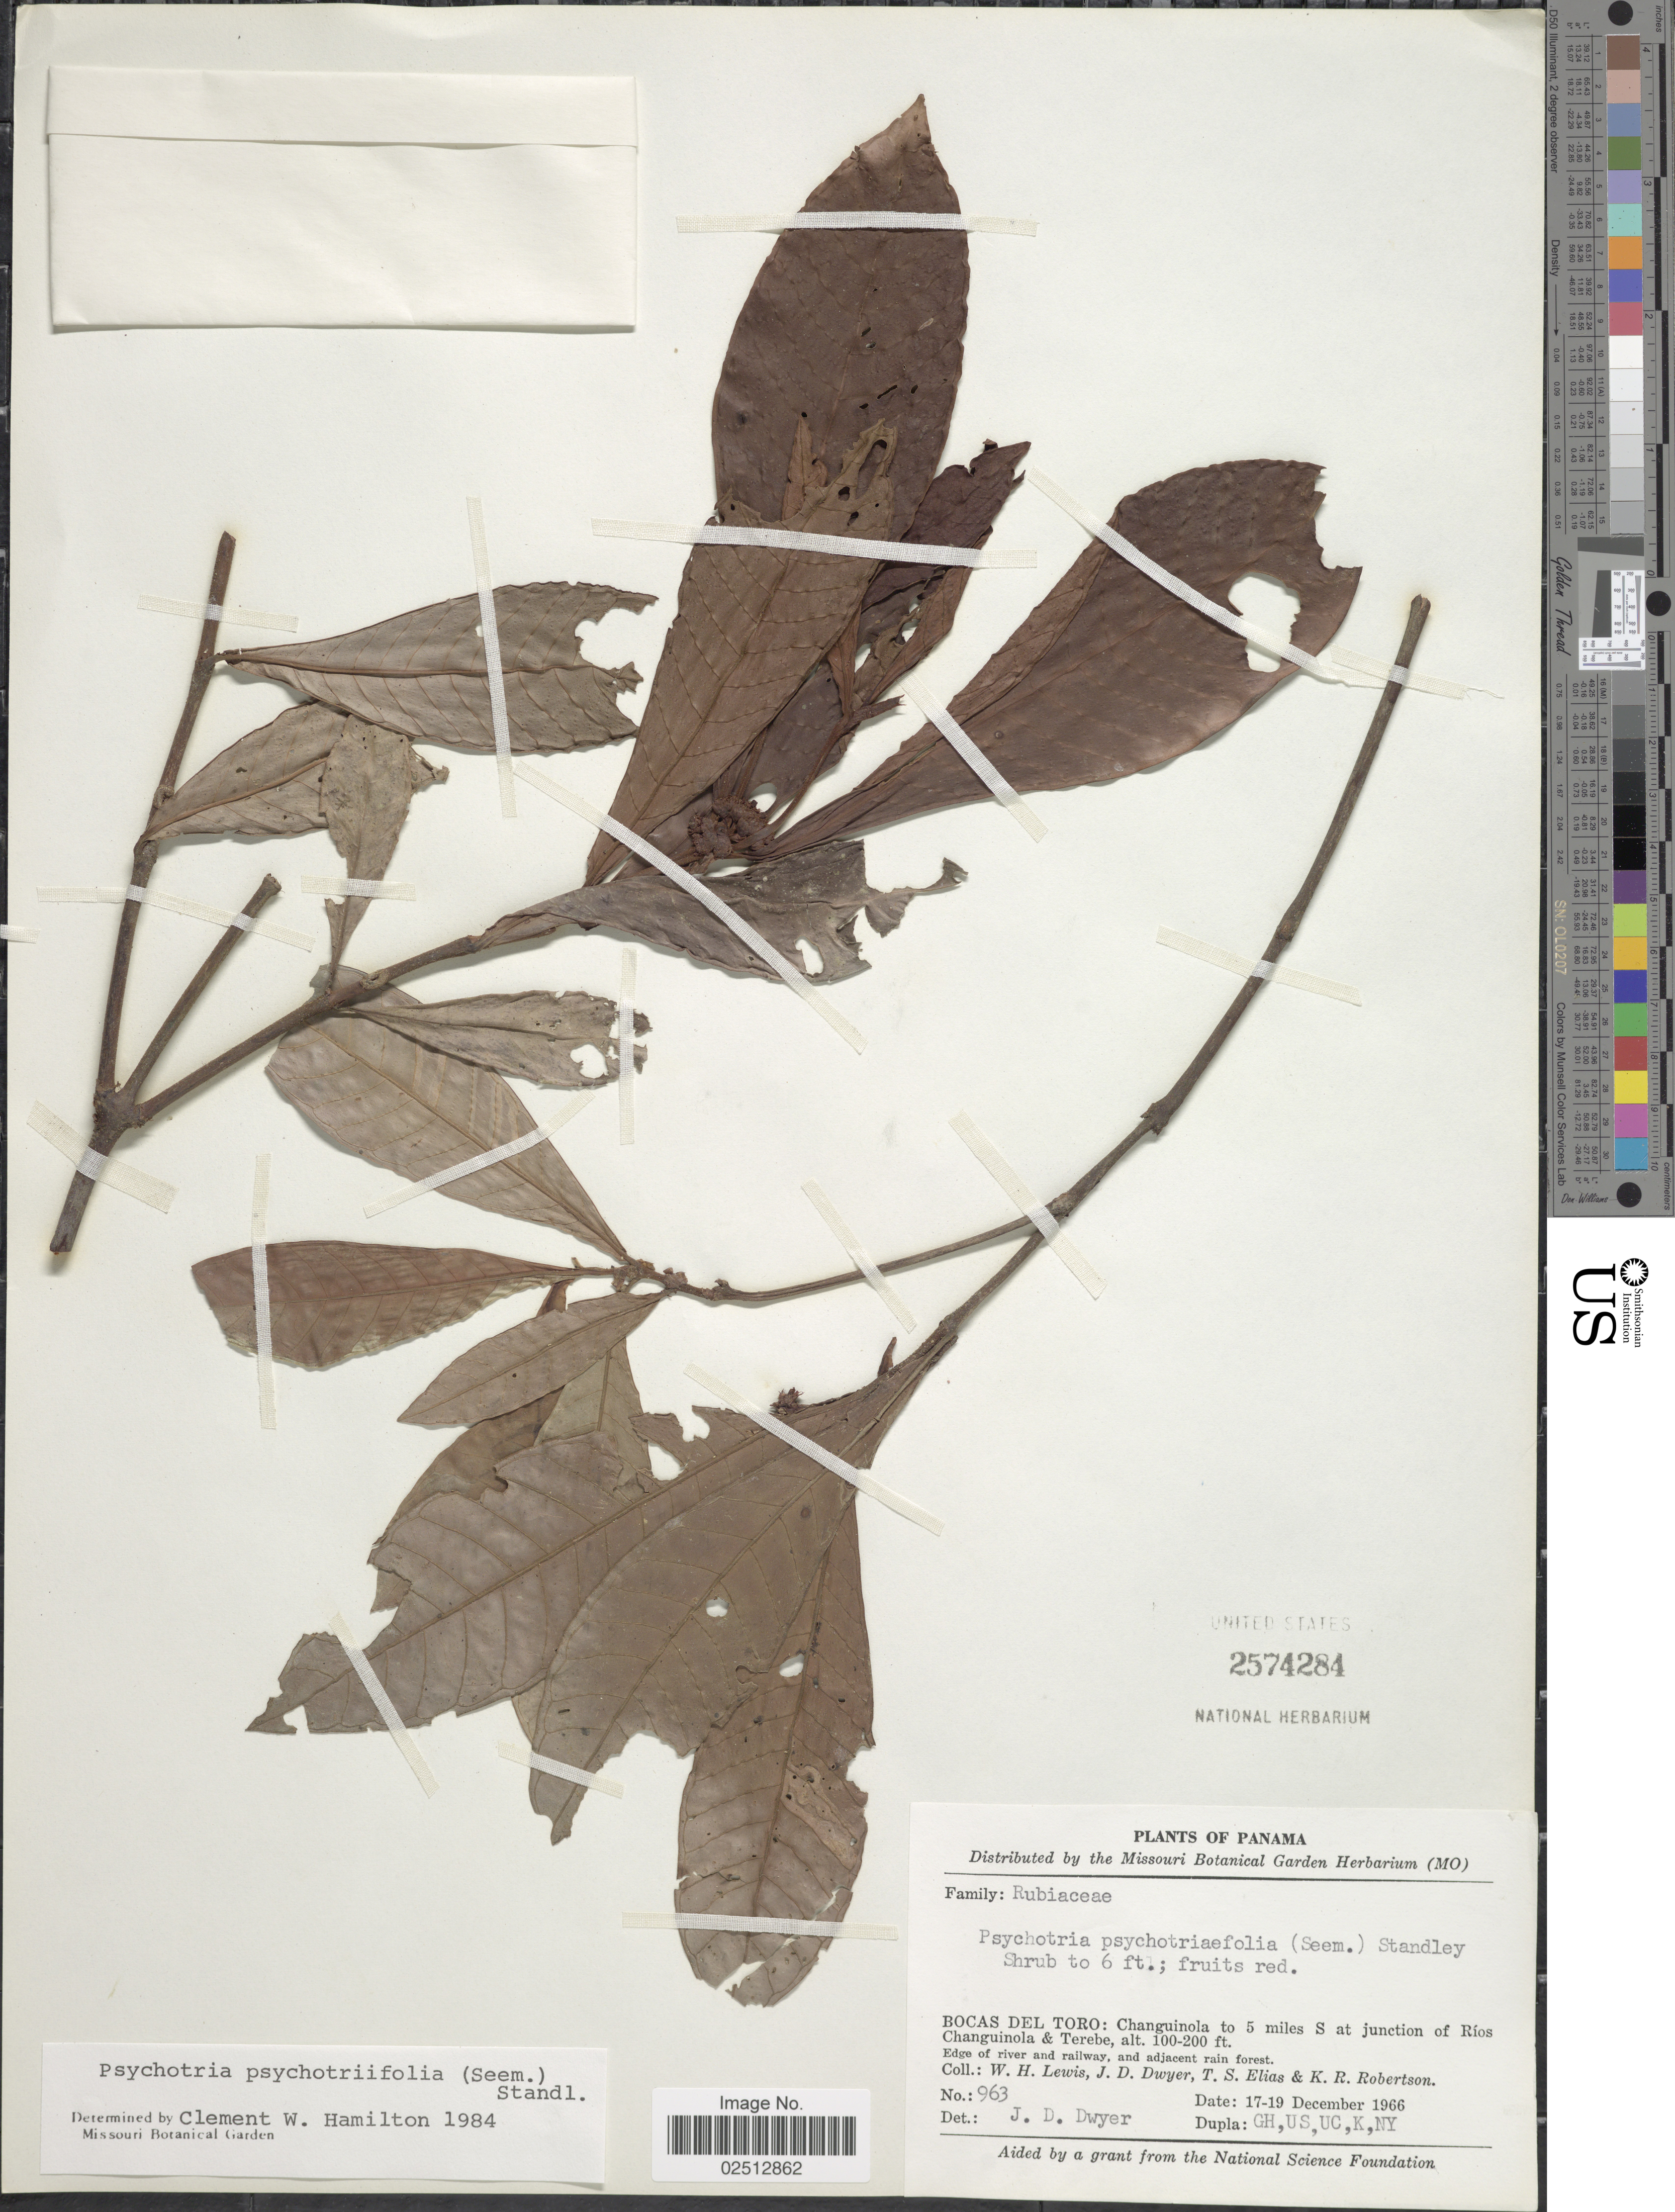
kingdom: Plantae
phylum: Tracheophyta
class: Magnoliopsida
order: Gentianales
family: Rubiaceae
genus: Psychotria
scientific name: Psychotria psychotriaefolia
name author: (Seem.) Standl.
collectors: W. H. Lewis, J. D. Dwyer, T. S. Elias & K. Robertson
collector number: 963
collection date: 1966-12-17/1966-12-19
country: Panama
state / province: Bocas del Toro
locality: Bocas del Toro: Changuinola to 5 miles S at junction of Rios Changuinola & Terebe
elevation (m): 30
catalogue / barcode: US 2574284